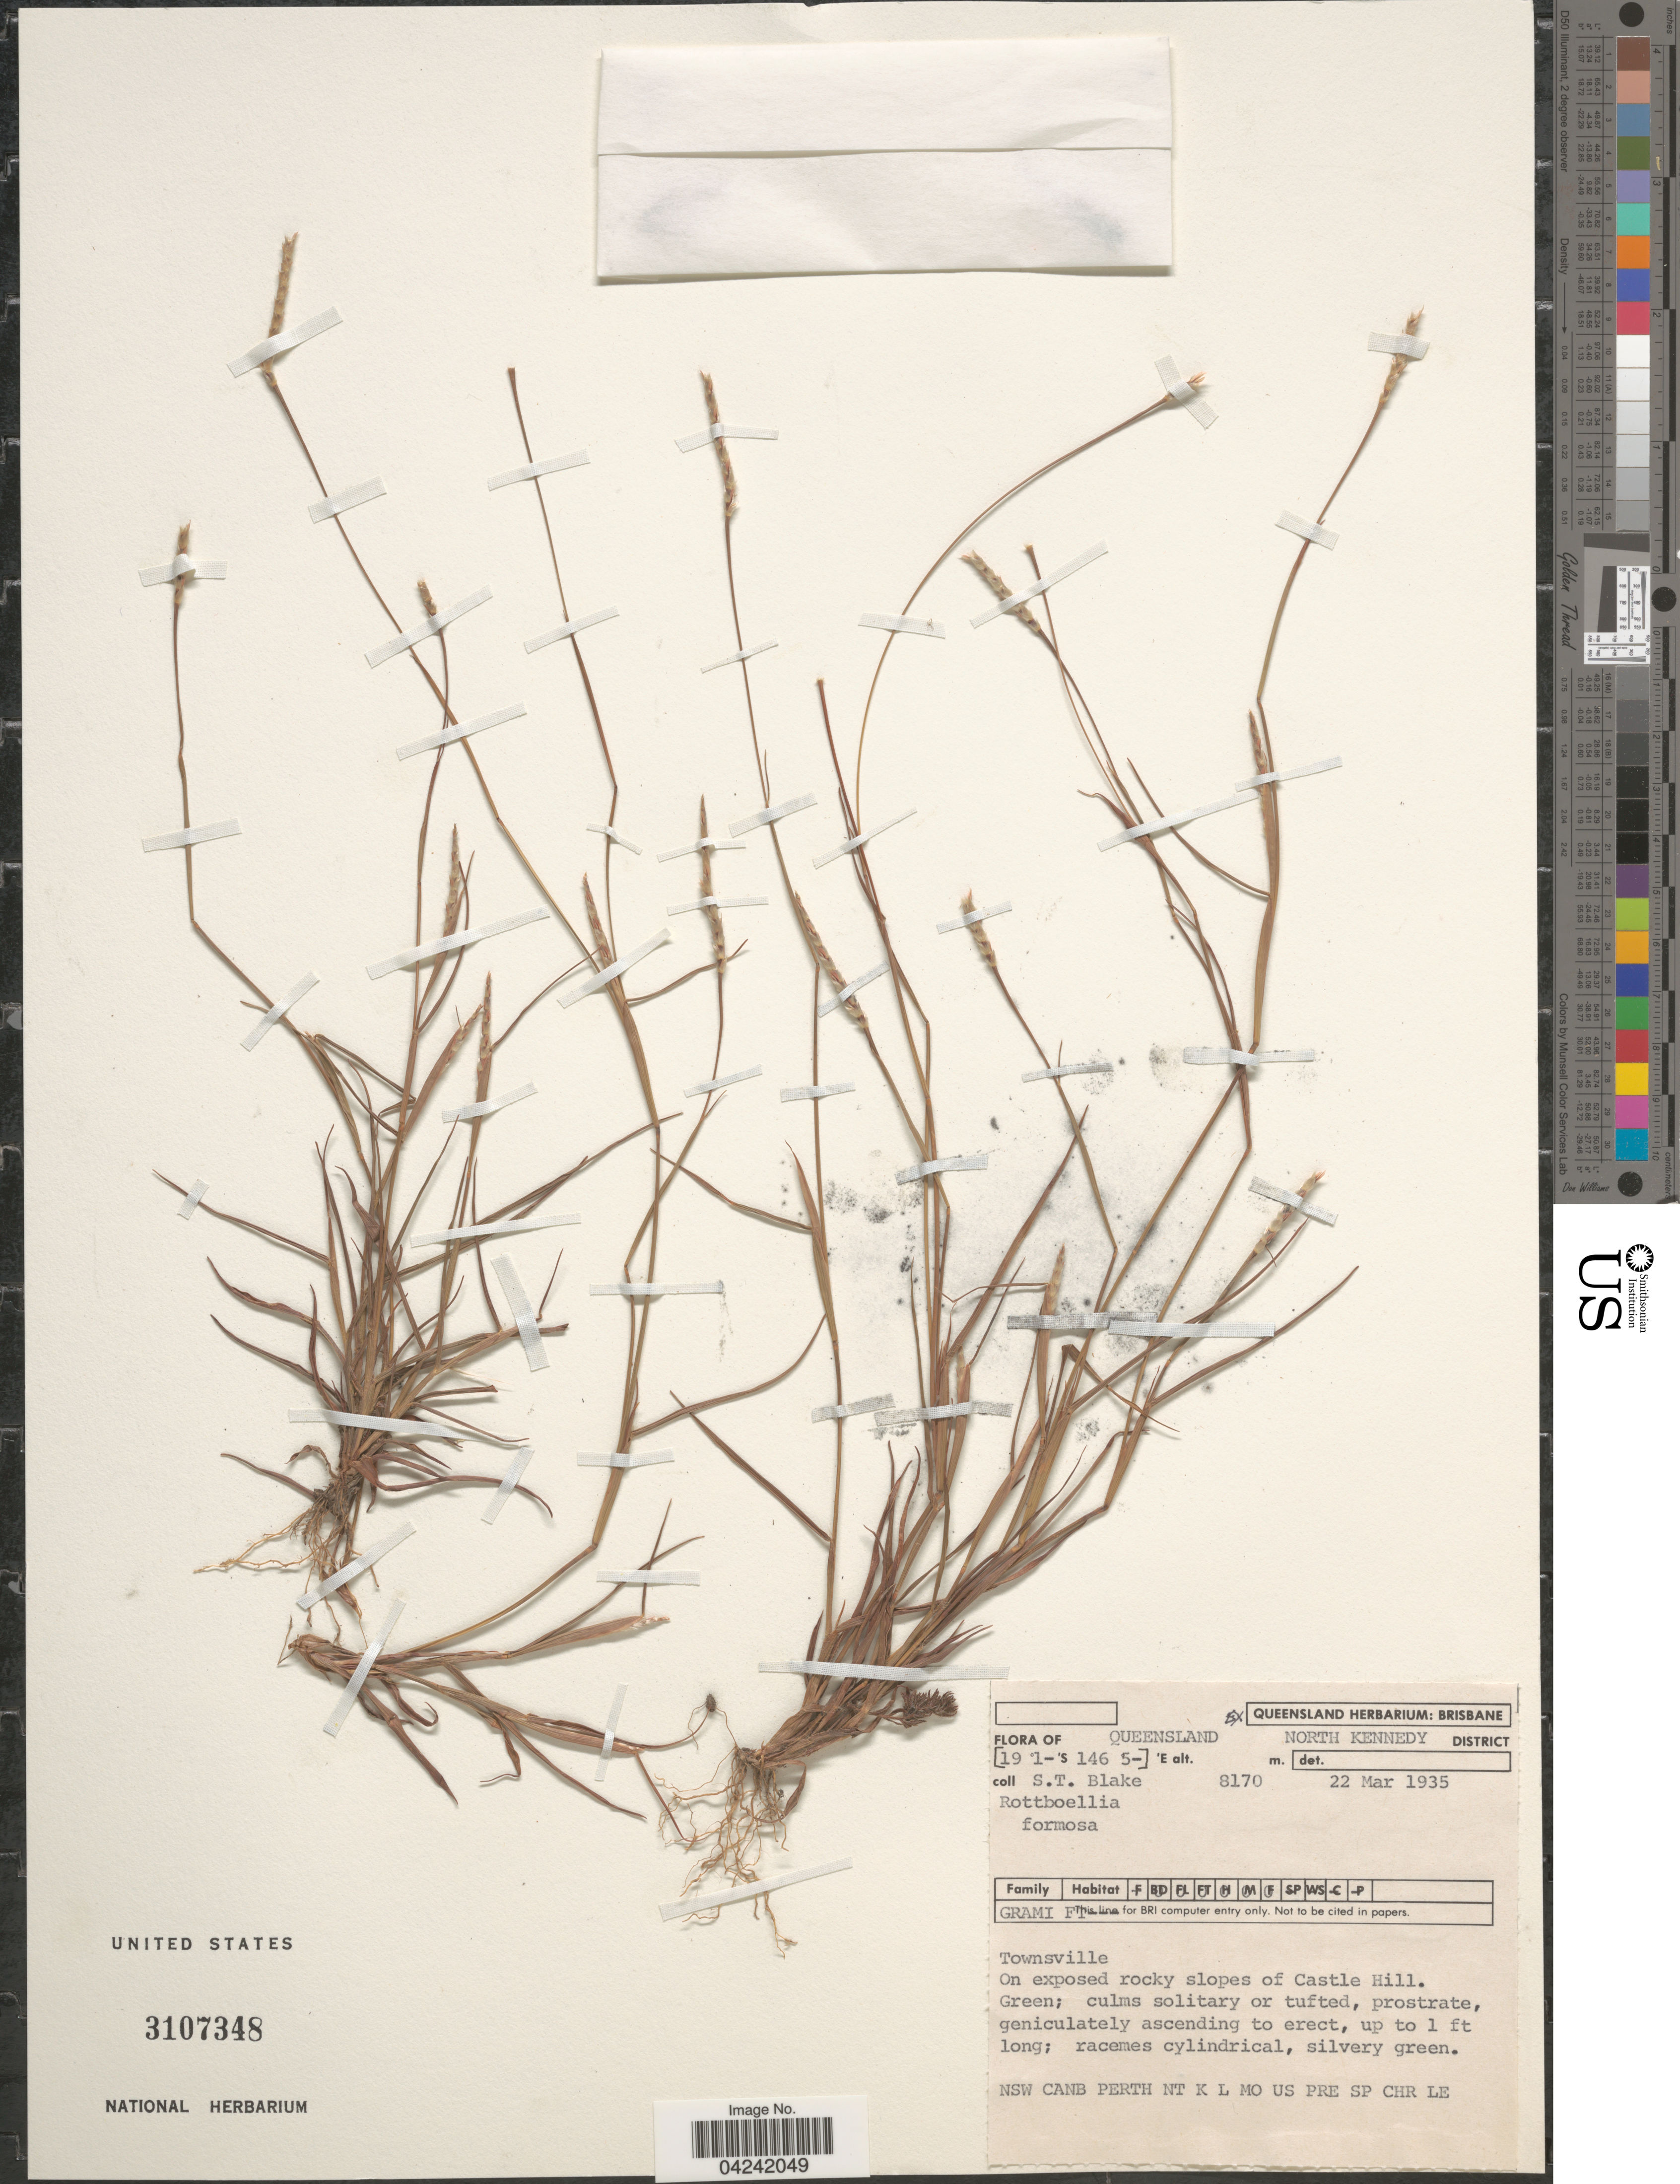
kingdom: Plantae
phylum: Tracheophyta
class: Liliopsida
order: Poales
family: Poaceae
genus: Mnesithea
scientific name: Mnesithea formosa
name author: (R. Br.) de Koning & Sosef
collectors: S. T. Blake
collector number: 8170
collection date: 1935-03-22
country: Australia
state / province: Queensland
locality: North Kennedy District. Townsville. On exposed rocky slopes of Castle Hill.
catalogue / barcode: US 3107348